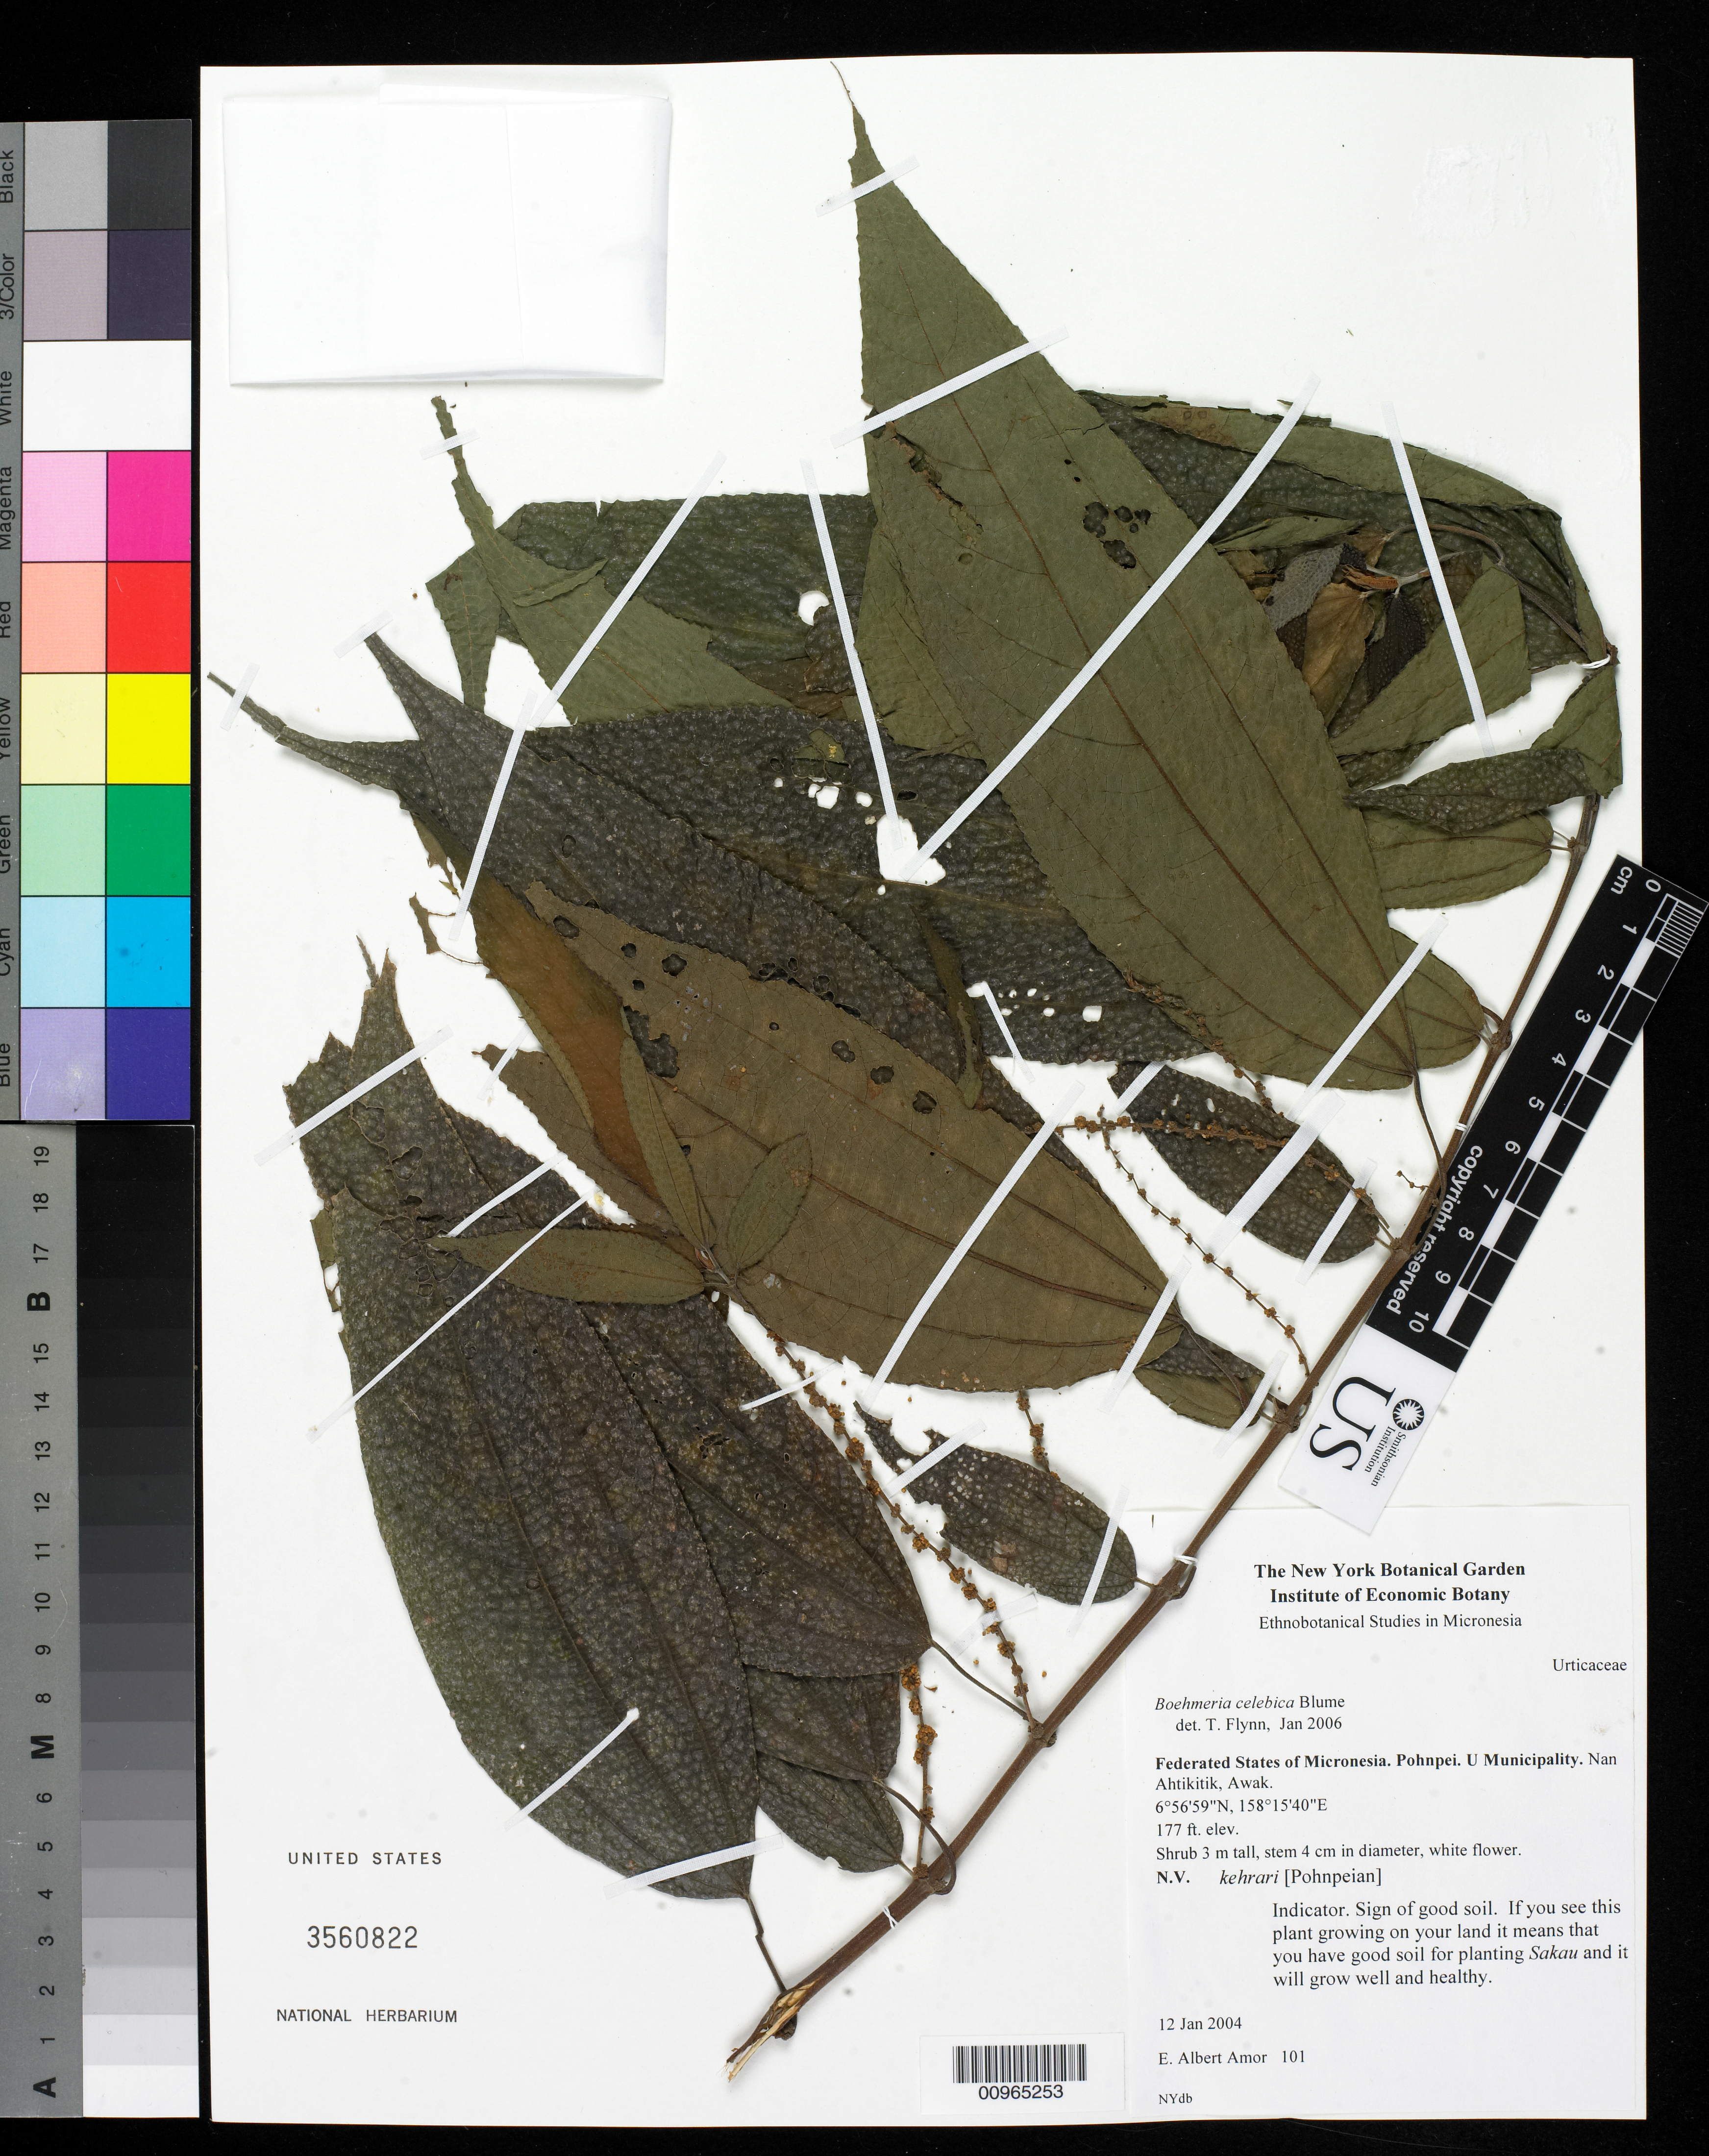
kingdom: Plantae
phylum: Tracheophyta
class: Magnoliopsida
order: Rosales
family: Urticaceae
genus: Boehmeria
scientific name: Boehmeria celebica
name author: Blume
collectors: E. A. Amor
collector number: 101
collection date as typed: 12 Jan 2004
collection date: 2004-01-12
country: Micronesia, Federated States of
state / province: Pohnpei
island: Pohnpei [Ponape]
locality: Nan Ahtikitik, Awak, U Muncipality, Pohnpei, Micronesia.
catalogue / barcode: US 3560822